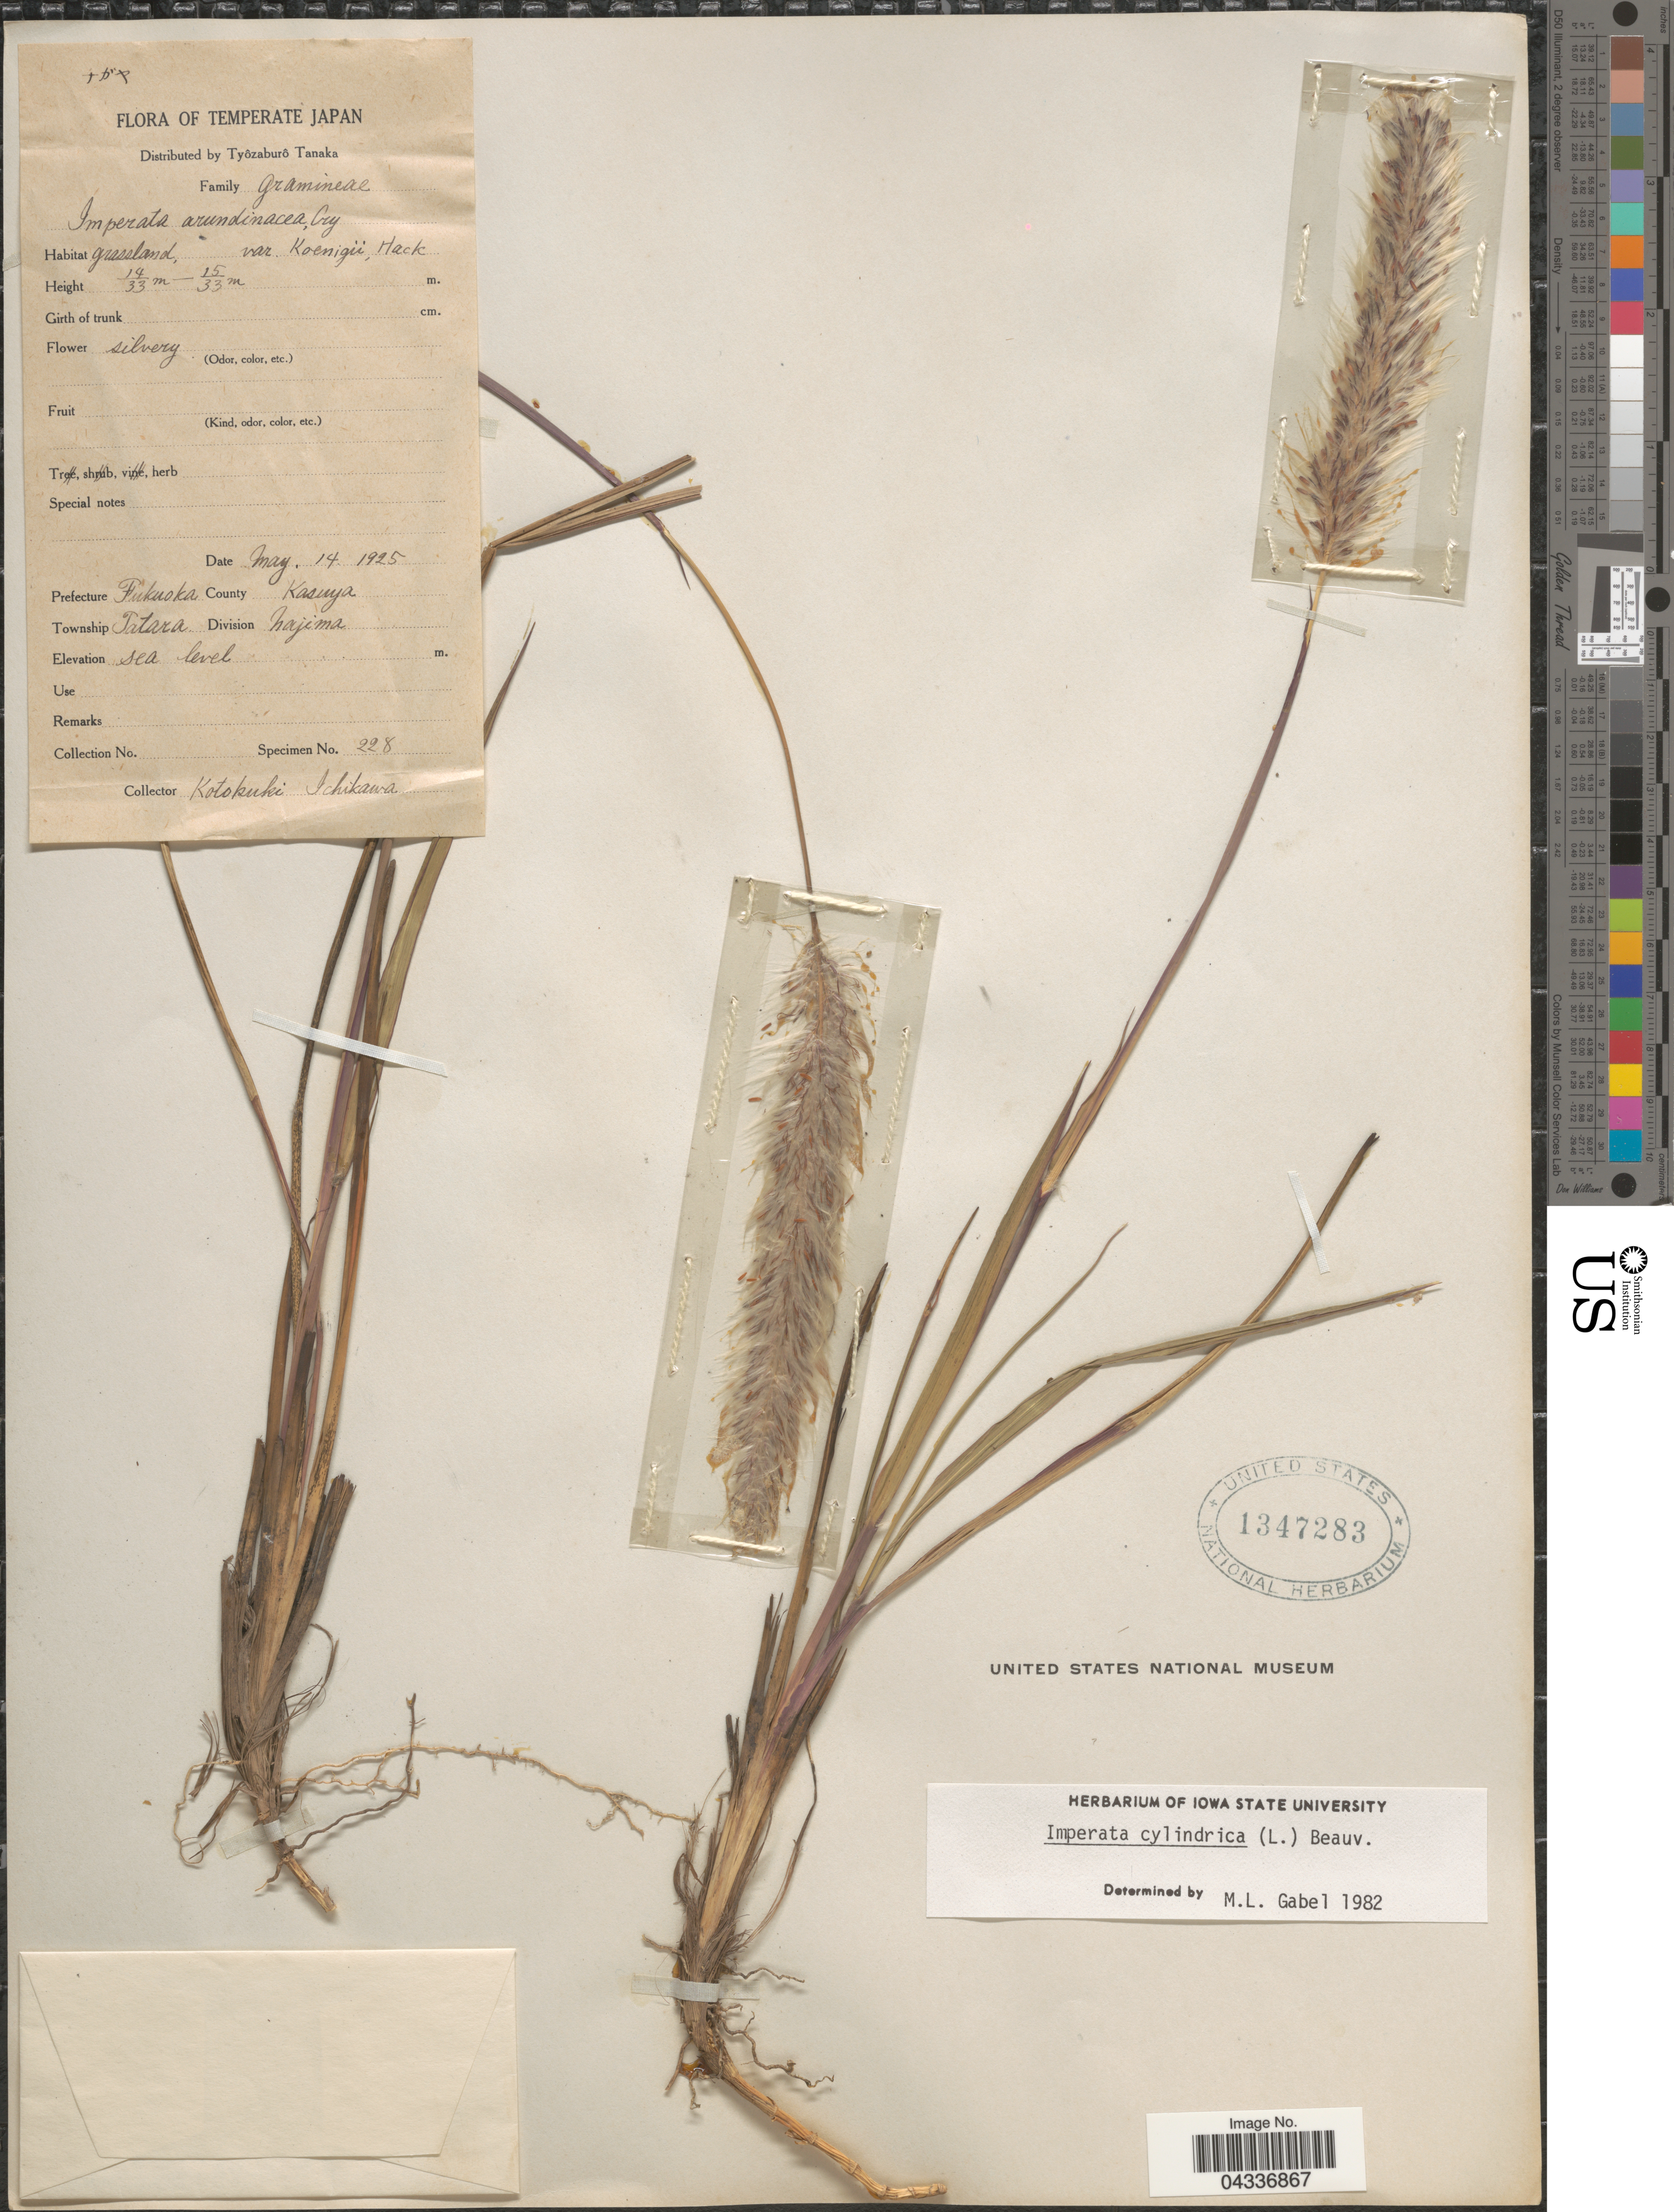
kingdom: Plantae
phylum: Tracheophyta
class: Liliopsida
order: Poales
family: Poaceae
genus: Imperata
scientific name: Imperata cylindrica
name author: (L.) P. Beauv.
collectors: K. Ichikawa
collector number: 228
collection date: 1925-05-14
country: Japan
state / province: Hukuoka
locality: Temperate Japan. Prefecture Fukuoka. County Kasuya. Township Tatara. Division Najima.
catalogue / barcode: US 1347283